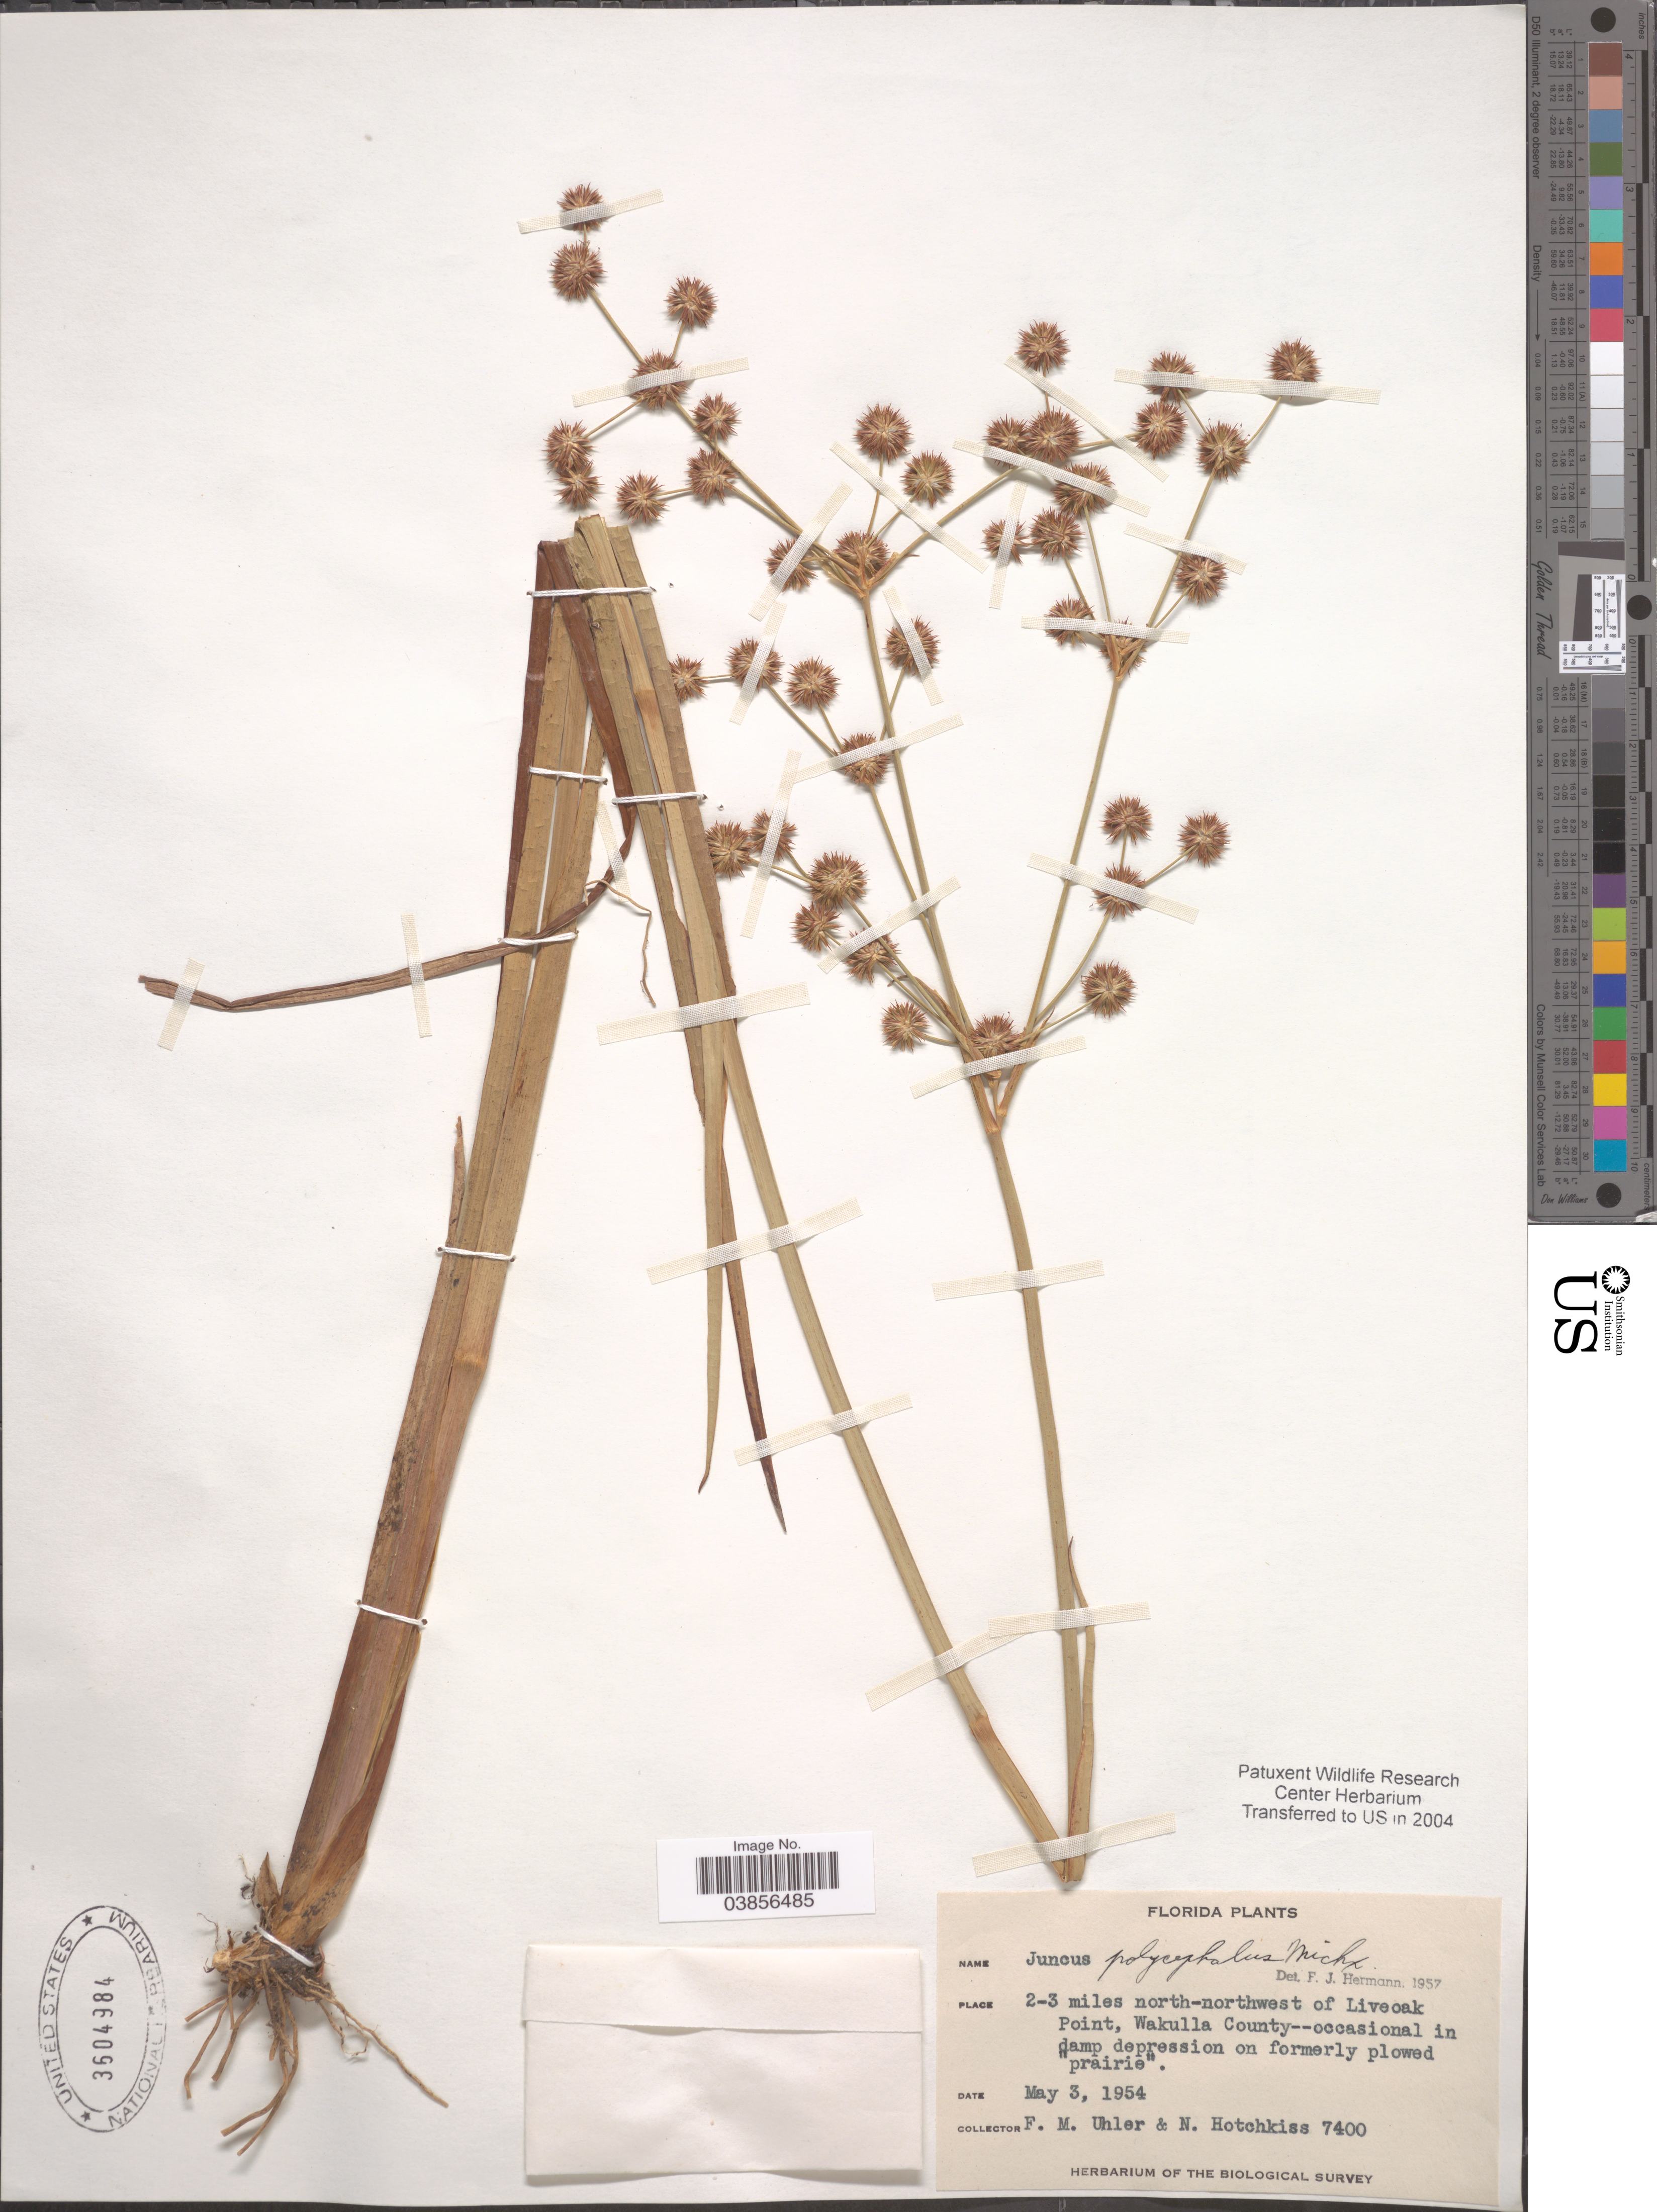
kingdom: Plantae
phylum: Tracheophyta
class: Liliopsida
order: Poales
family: Juncaceae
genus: Juncus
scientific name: Juncus polycephalus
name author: Michx.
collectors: F. M. Uhler & N. Hotchkiss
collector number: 7400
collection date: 1954-05-03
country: United States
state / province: Florida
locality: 2-3 miles north-northwest of Liveoak Point, Wakulla County.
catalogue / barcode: US 3604984